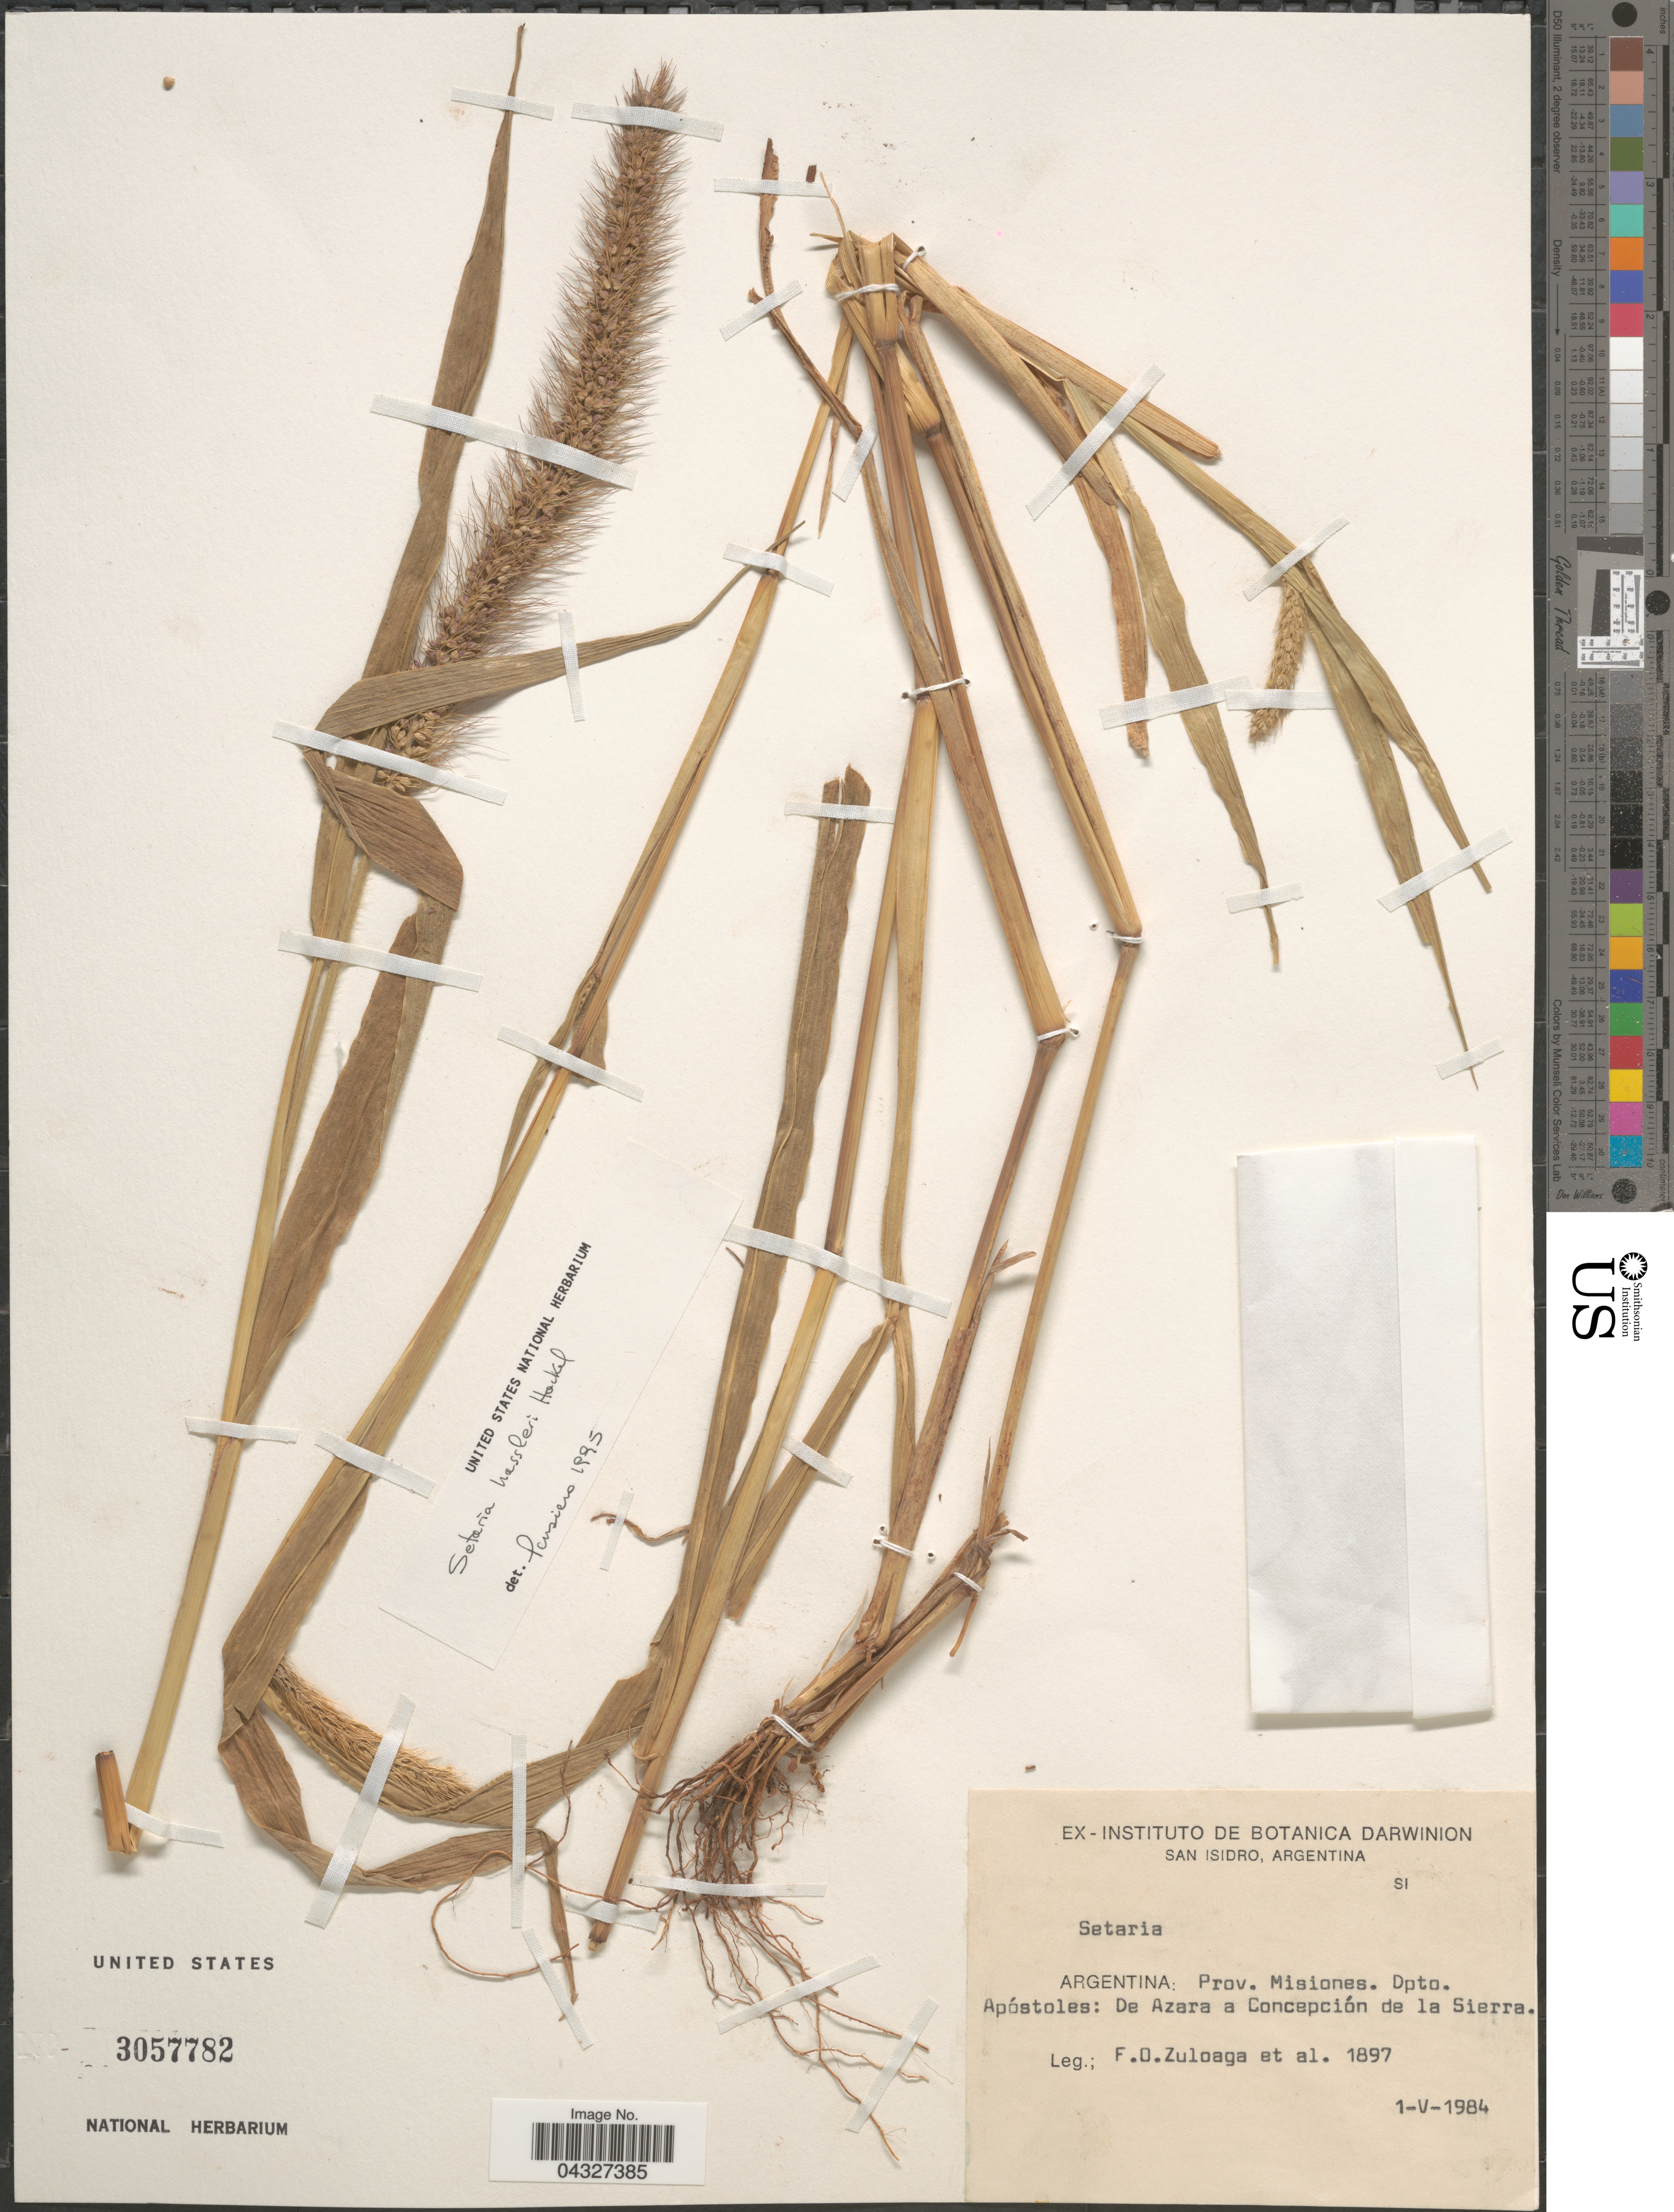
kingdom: Plantae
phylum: Tracheophyta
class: Liliopsida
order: Poales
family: Poaceae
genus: Setaria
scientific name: Setaria hassleri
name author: Hack. in Chodat & Hassl.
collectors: F. O. Zuloaga & et al.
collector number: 1897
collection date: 1984-05-01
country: Argentina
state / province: Misiones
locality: San Isidro. Prov. Misiones. Dpto. Apóstoles: De Azara a Concepción de la Sierra.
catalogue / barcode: US 3057782